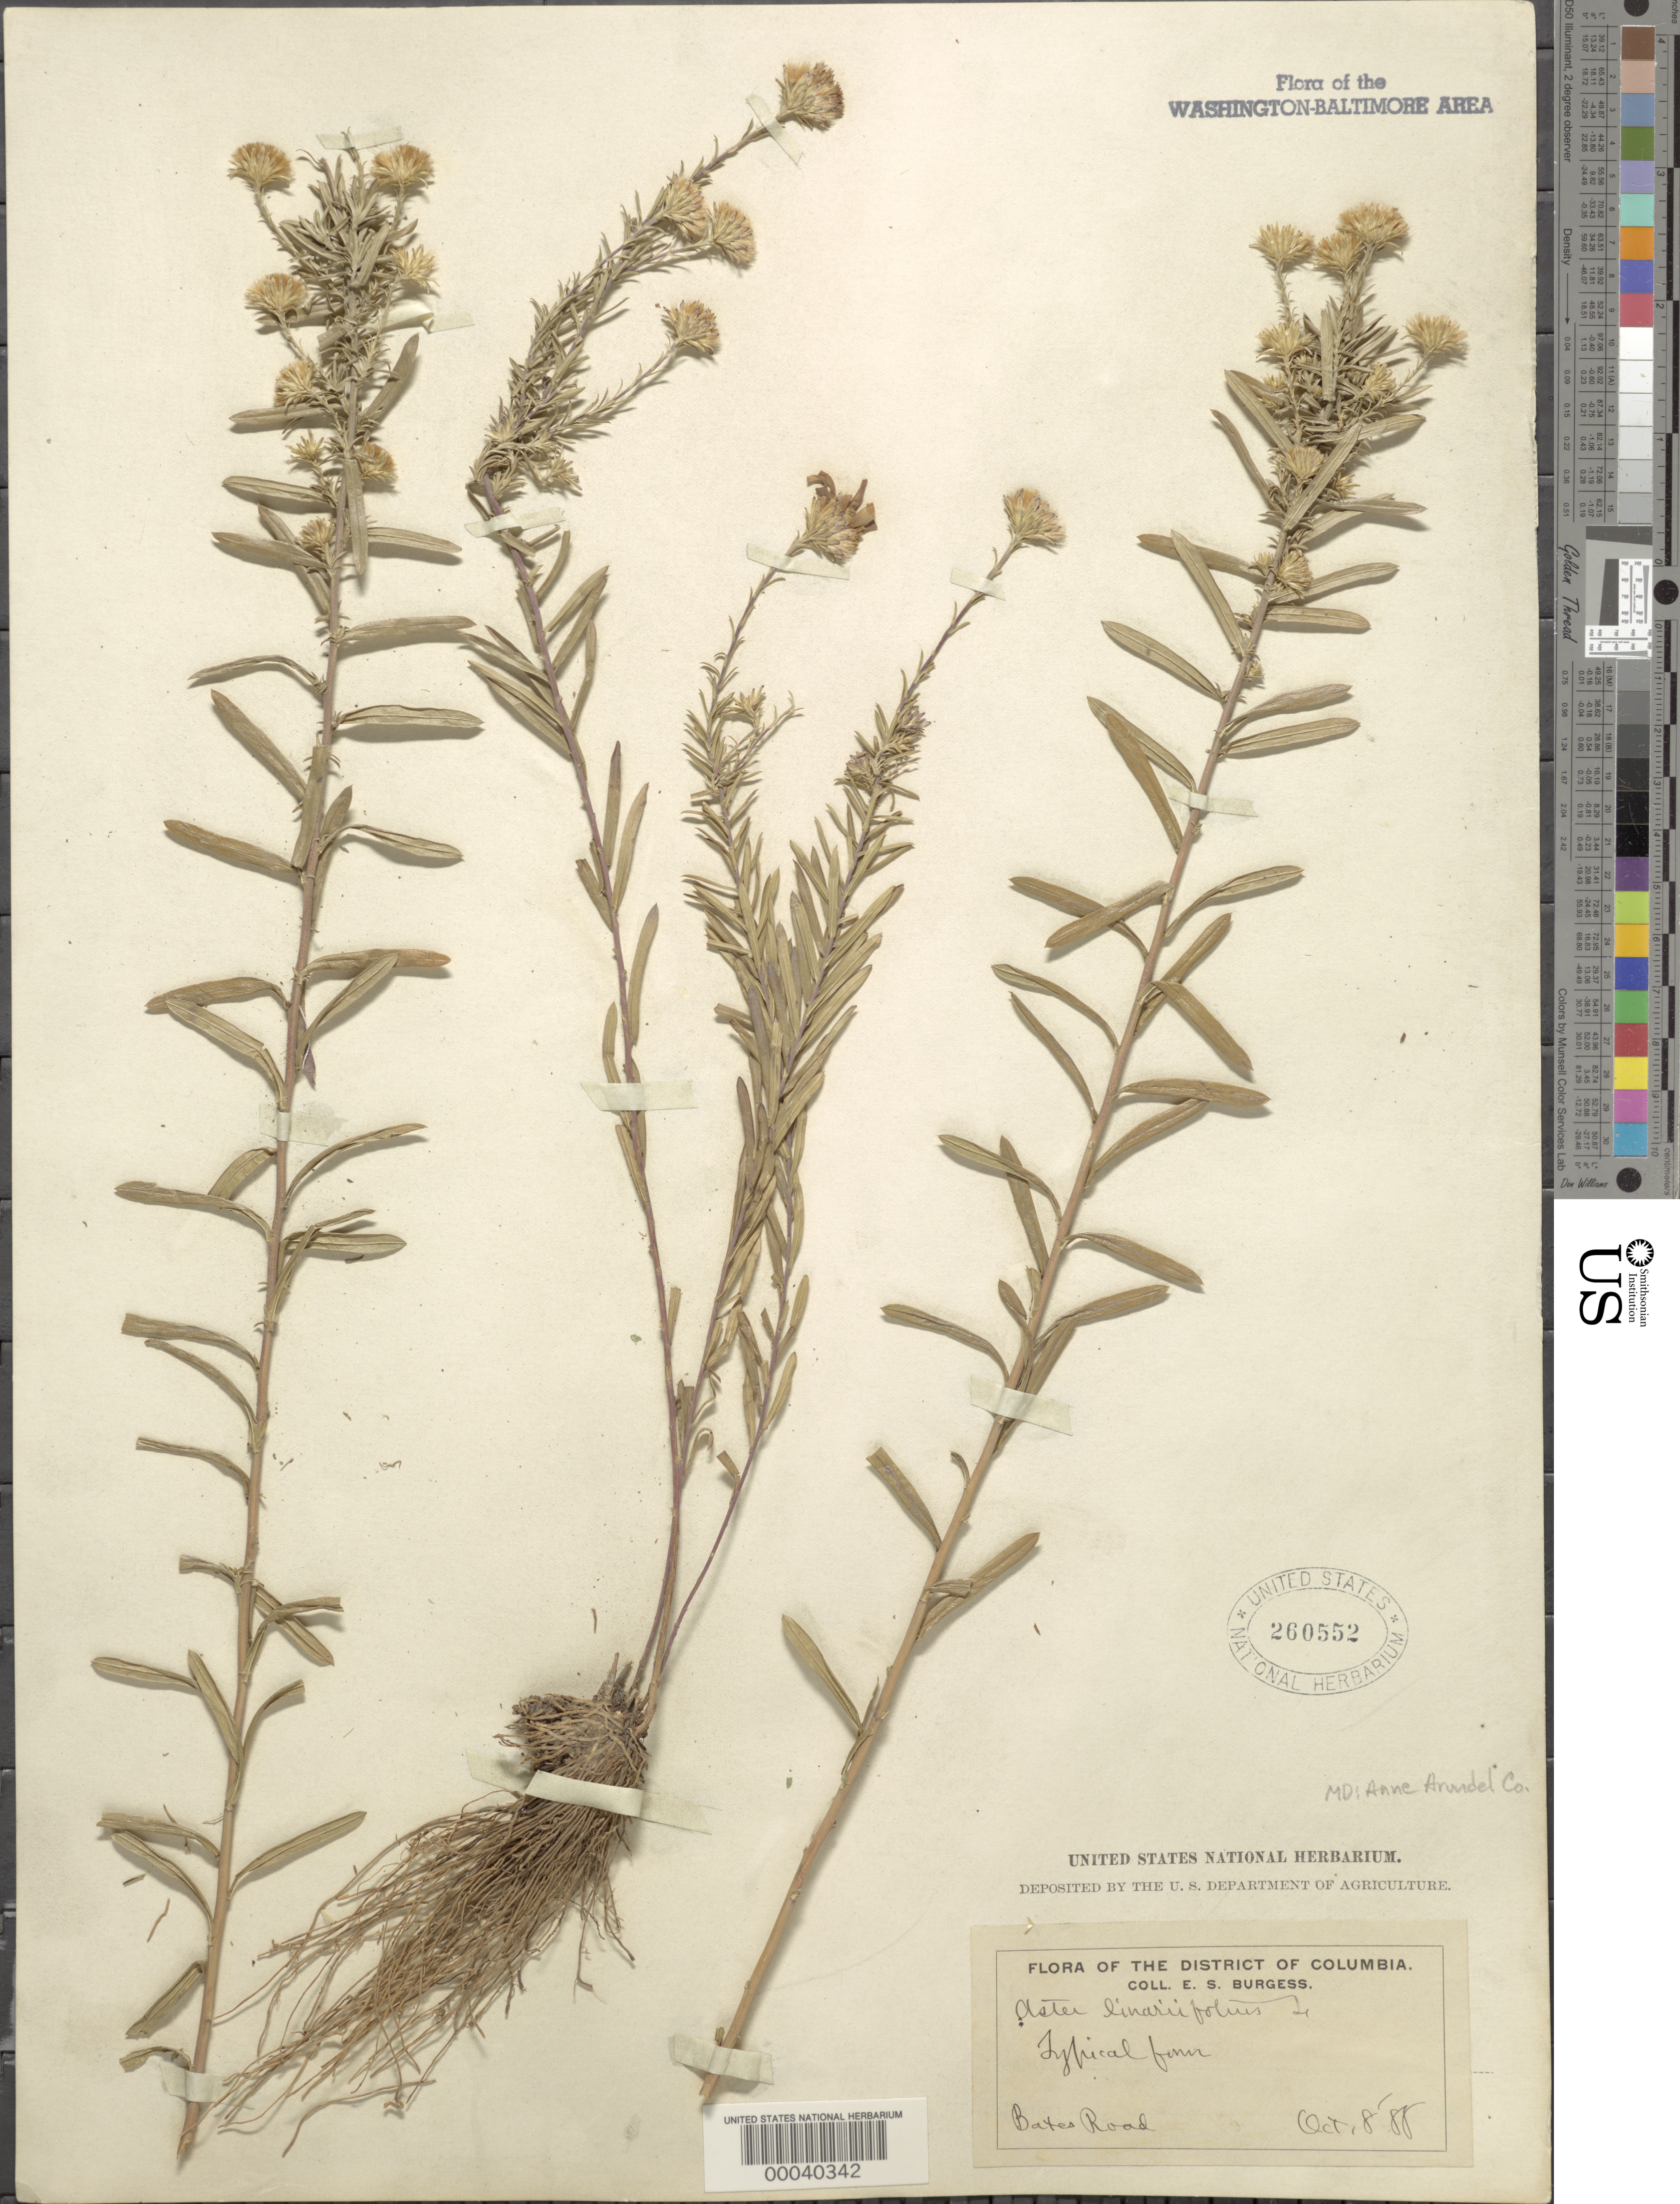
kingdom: Plantae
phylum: Tracheophyta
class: Magnoliopsida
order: Asterales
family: Asteraceae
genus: Ionactis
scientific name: Ionactis linariifolia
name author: (L.) Greene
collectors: E. Burgess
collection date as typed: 08 Oct 1888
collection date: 1888-10-08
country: United States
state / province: District of Columbia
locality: Bates Road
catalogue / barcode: US 260552